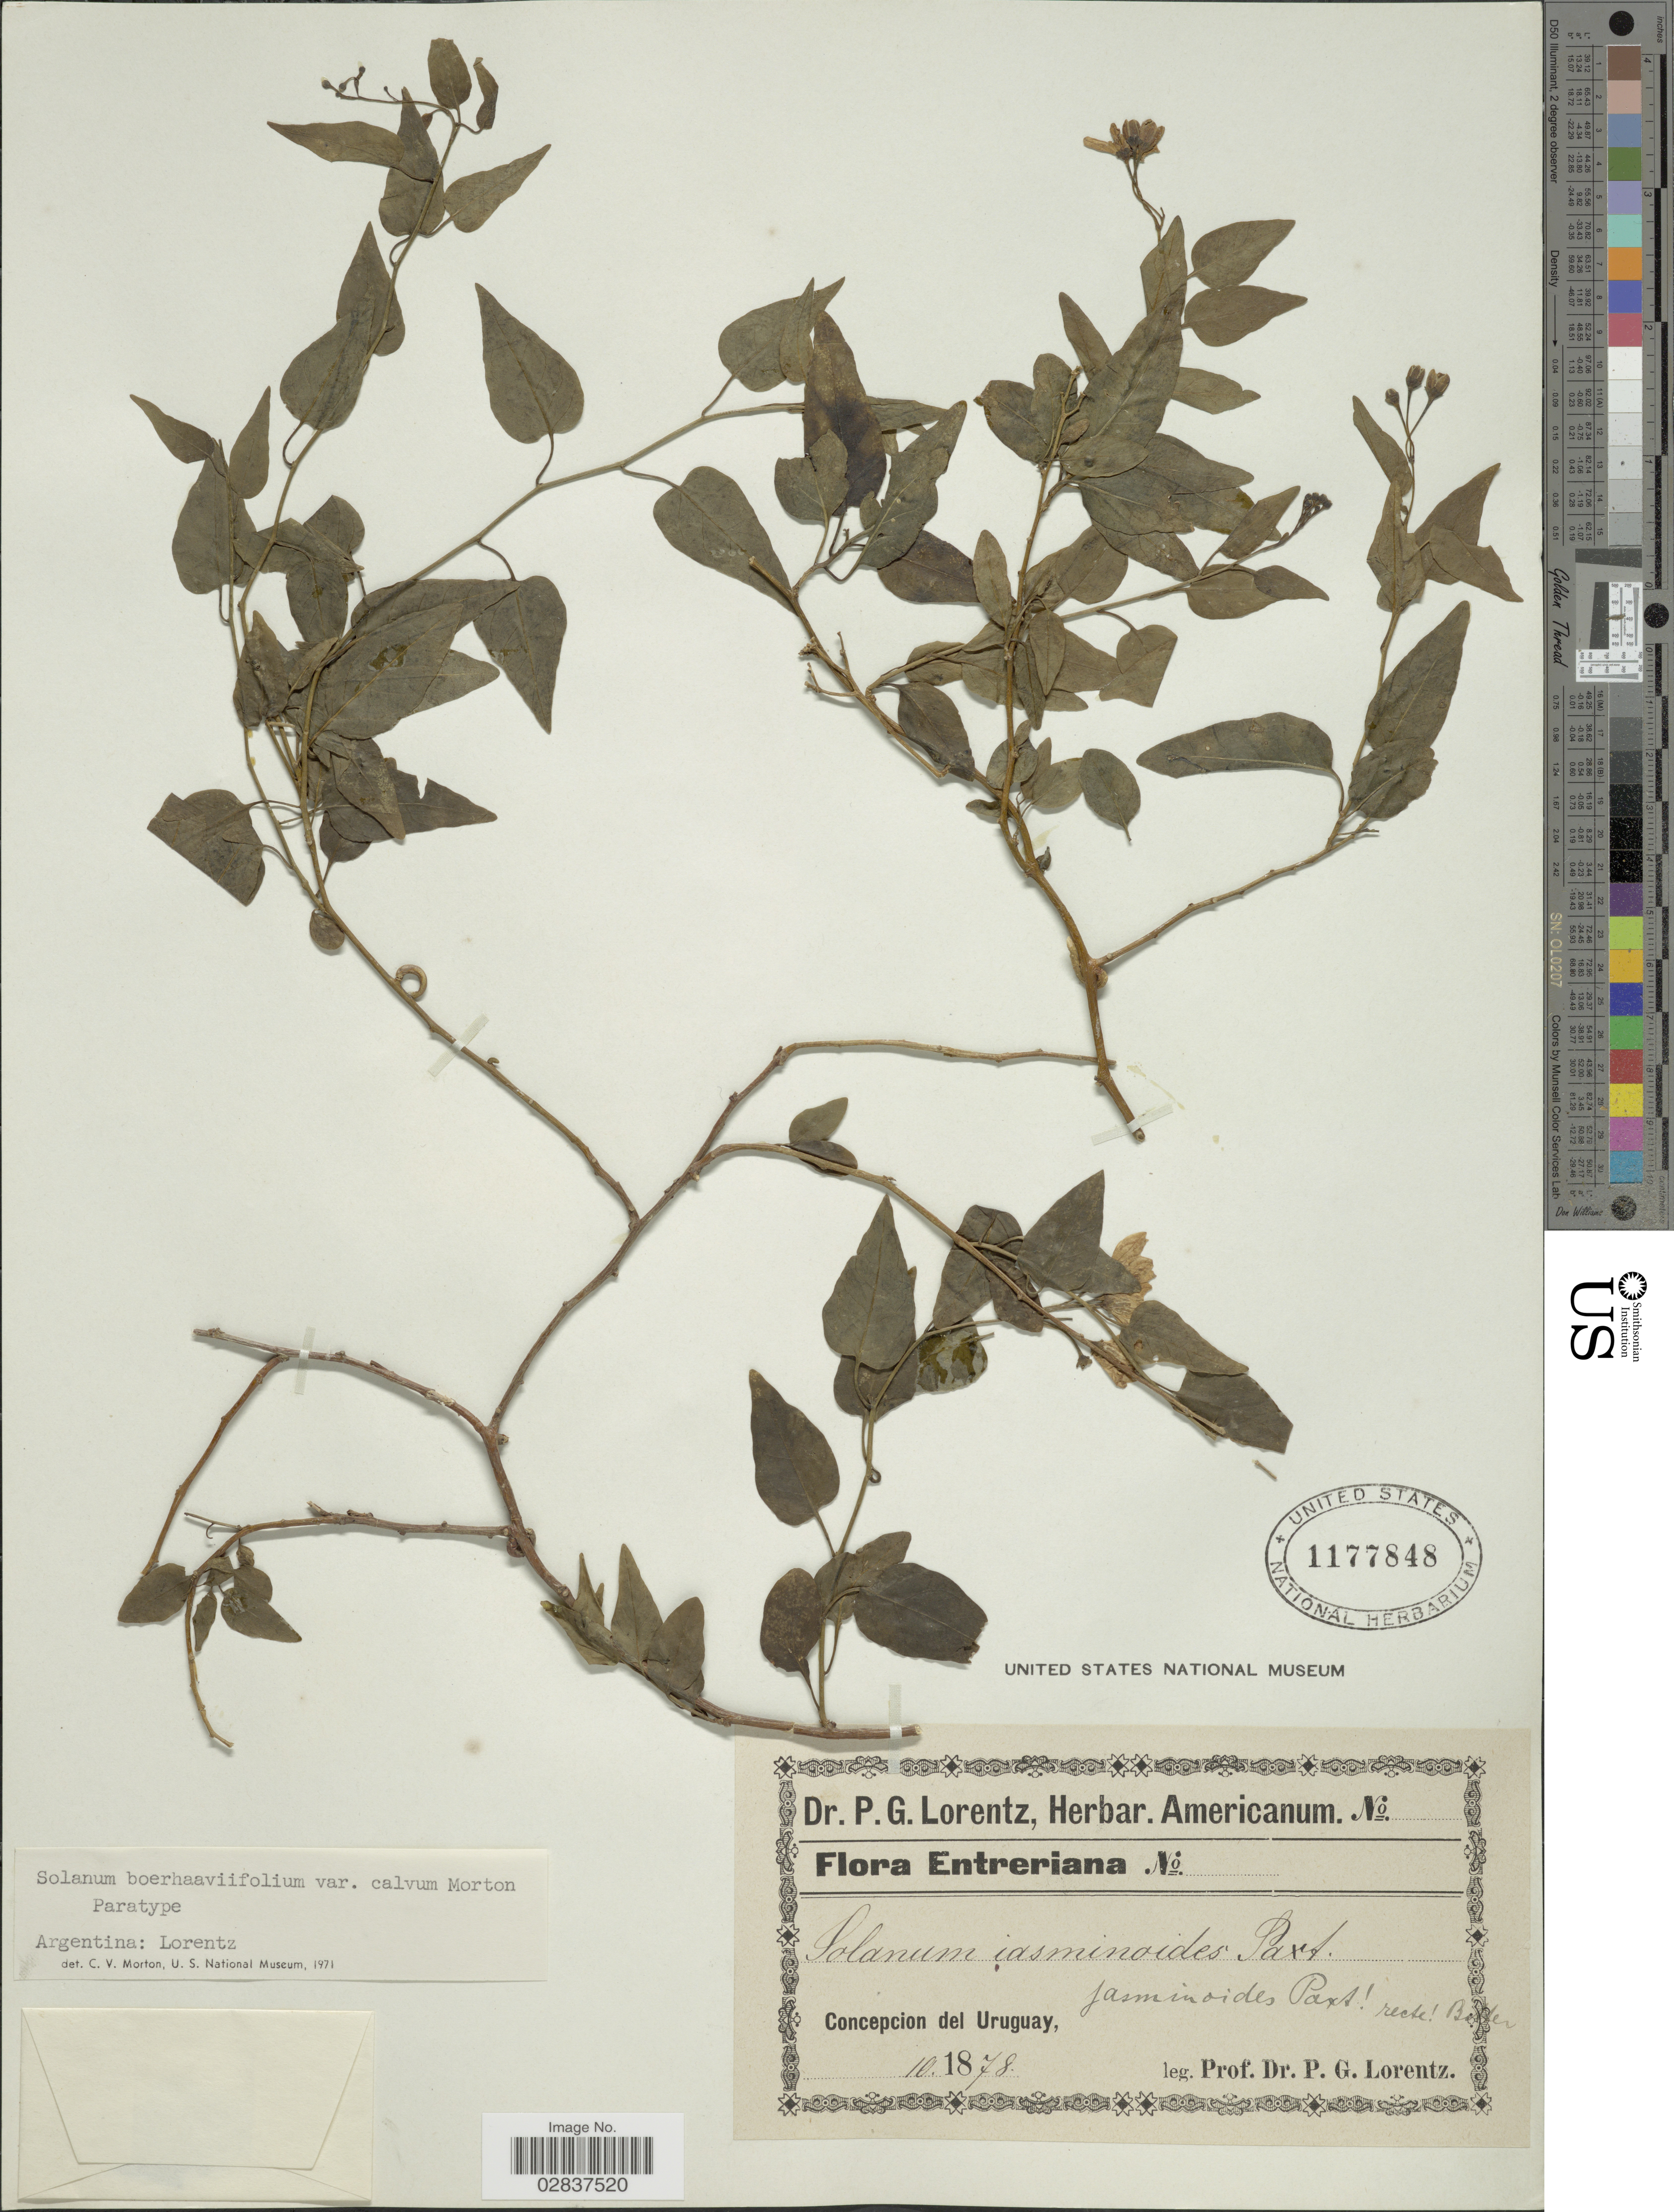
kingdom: Plantae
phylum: Tracheophyta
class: Magnoliopsida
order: Solanales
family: Solanaceae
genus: Solanum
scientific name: Solanum jasminoides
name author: Paxton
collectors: P. G. Lorentz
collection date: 1878-10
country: Uruguay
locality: Entreriana. Concepcion del Uruguay.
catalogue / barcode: US 1177848